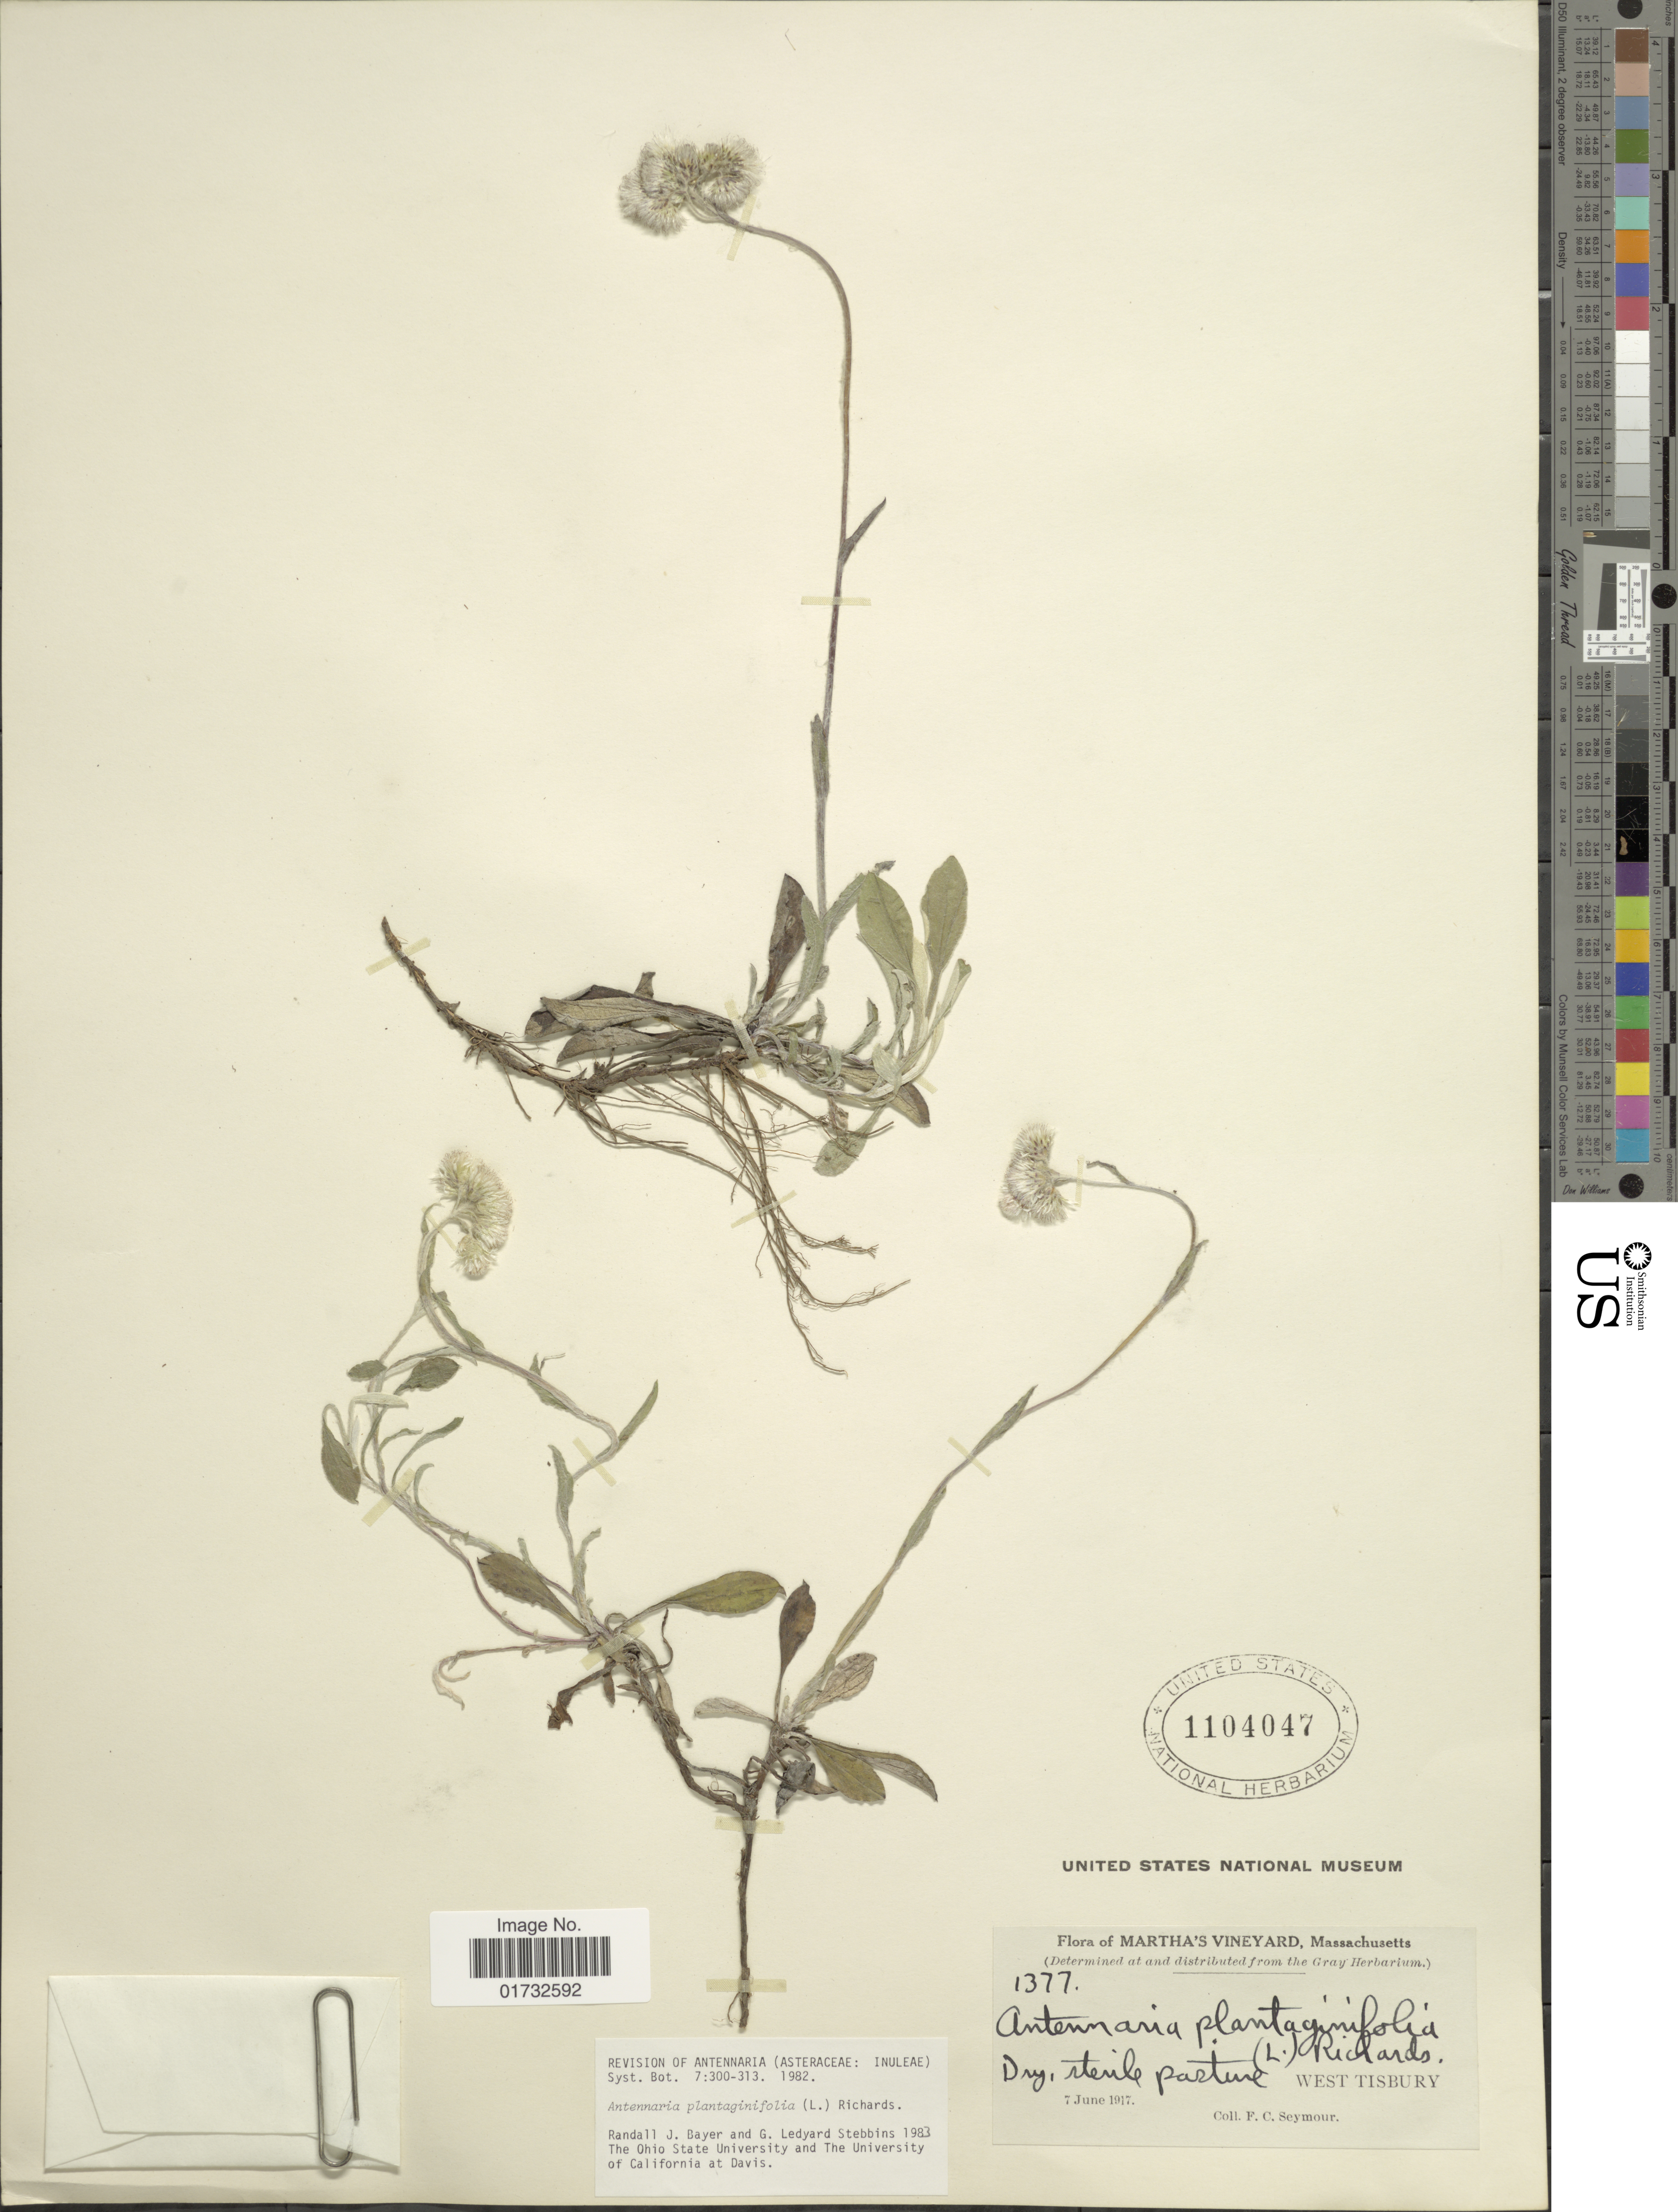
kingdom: Plantae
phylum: Tracheophyta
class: Magnoliopsida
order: Asterales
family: Asteraceae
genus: Antennaria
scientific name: Antennaria plantaginifolia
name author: (L.) Richardson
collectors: F. C. Seymour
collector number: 1377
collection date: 1917-06-07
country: United States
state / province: Massachusetts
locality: Martha's Vineyard. West Tisbury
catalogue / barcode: US 1104047